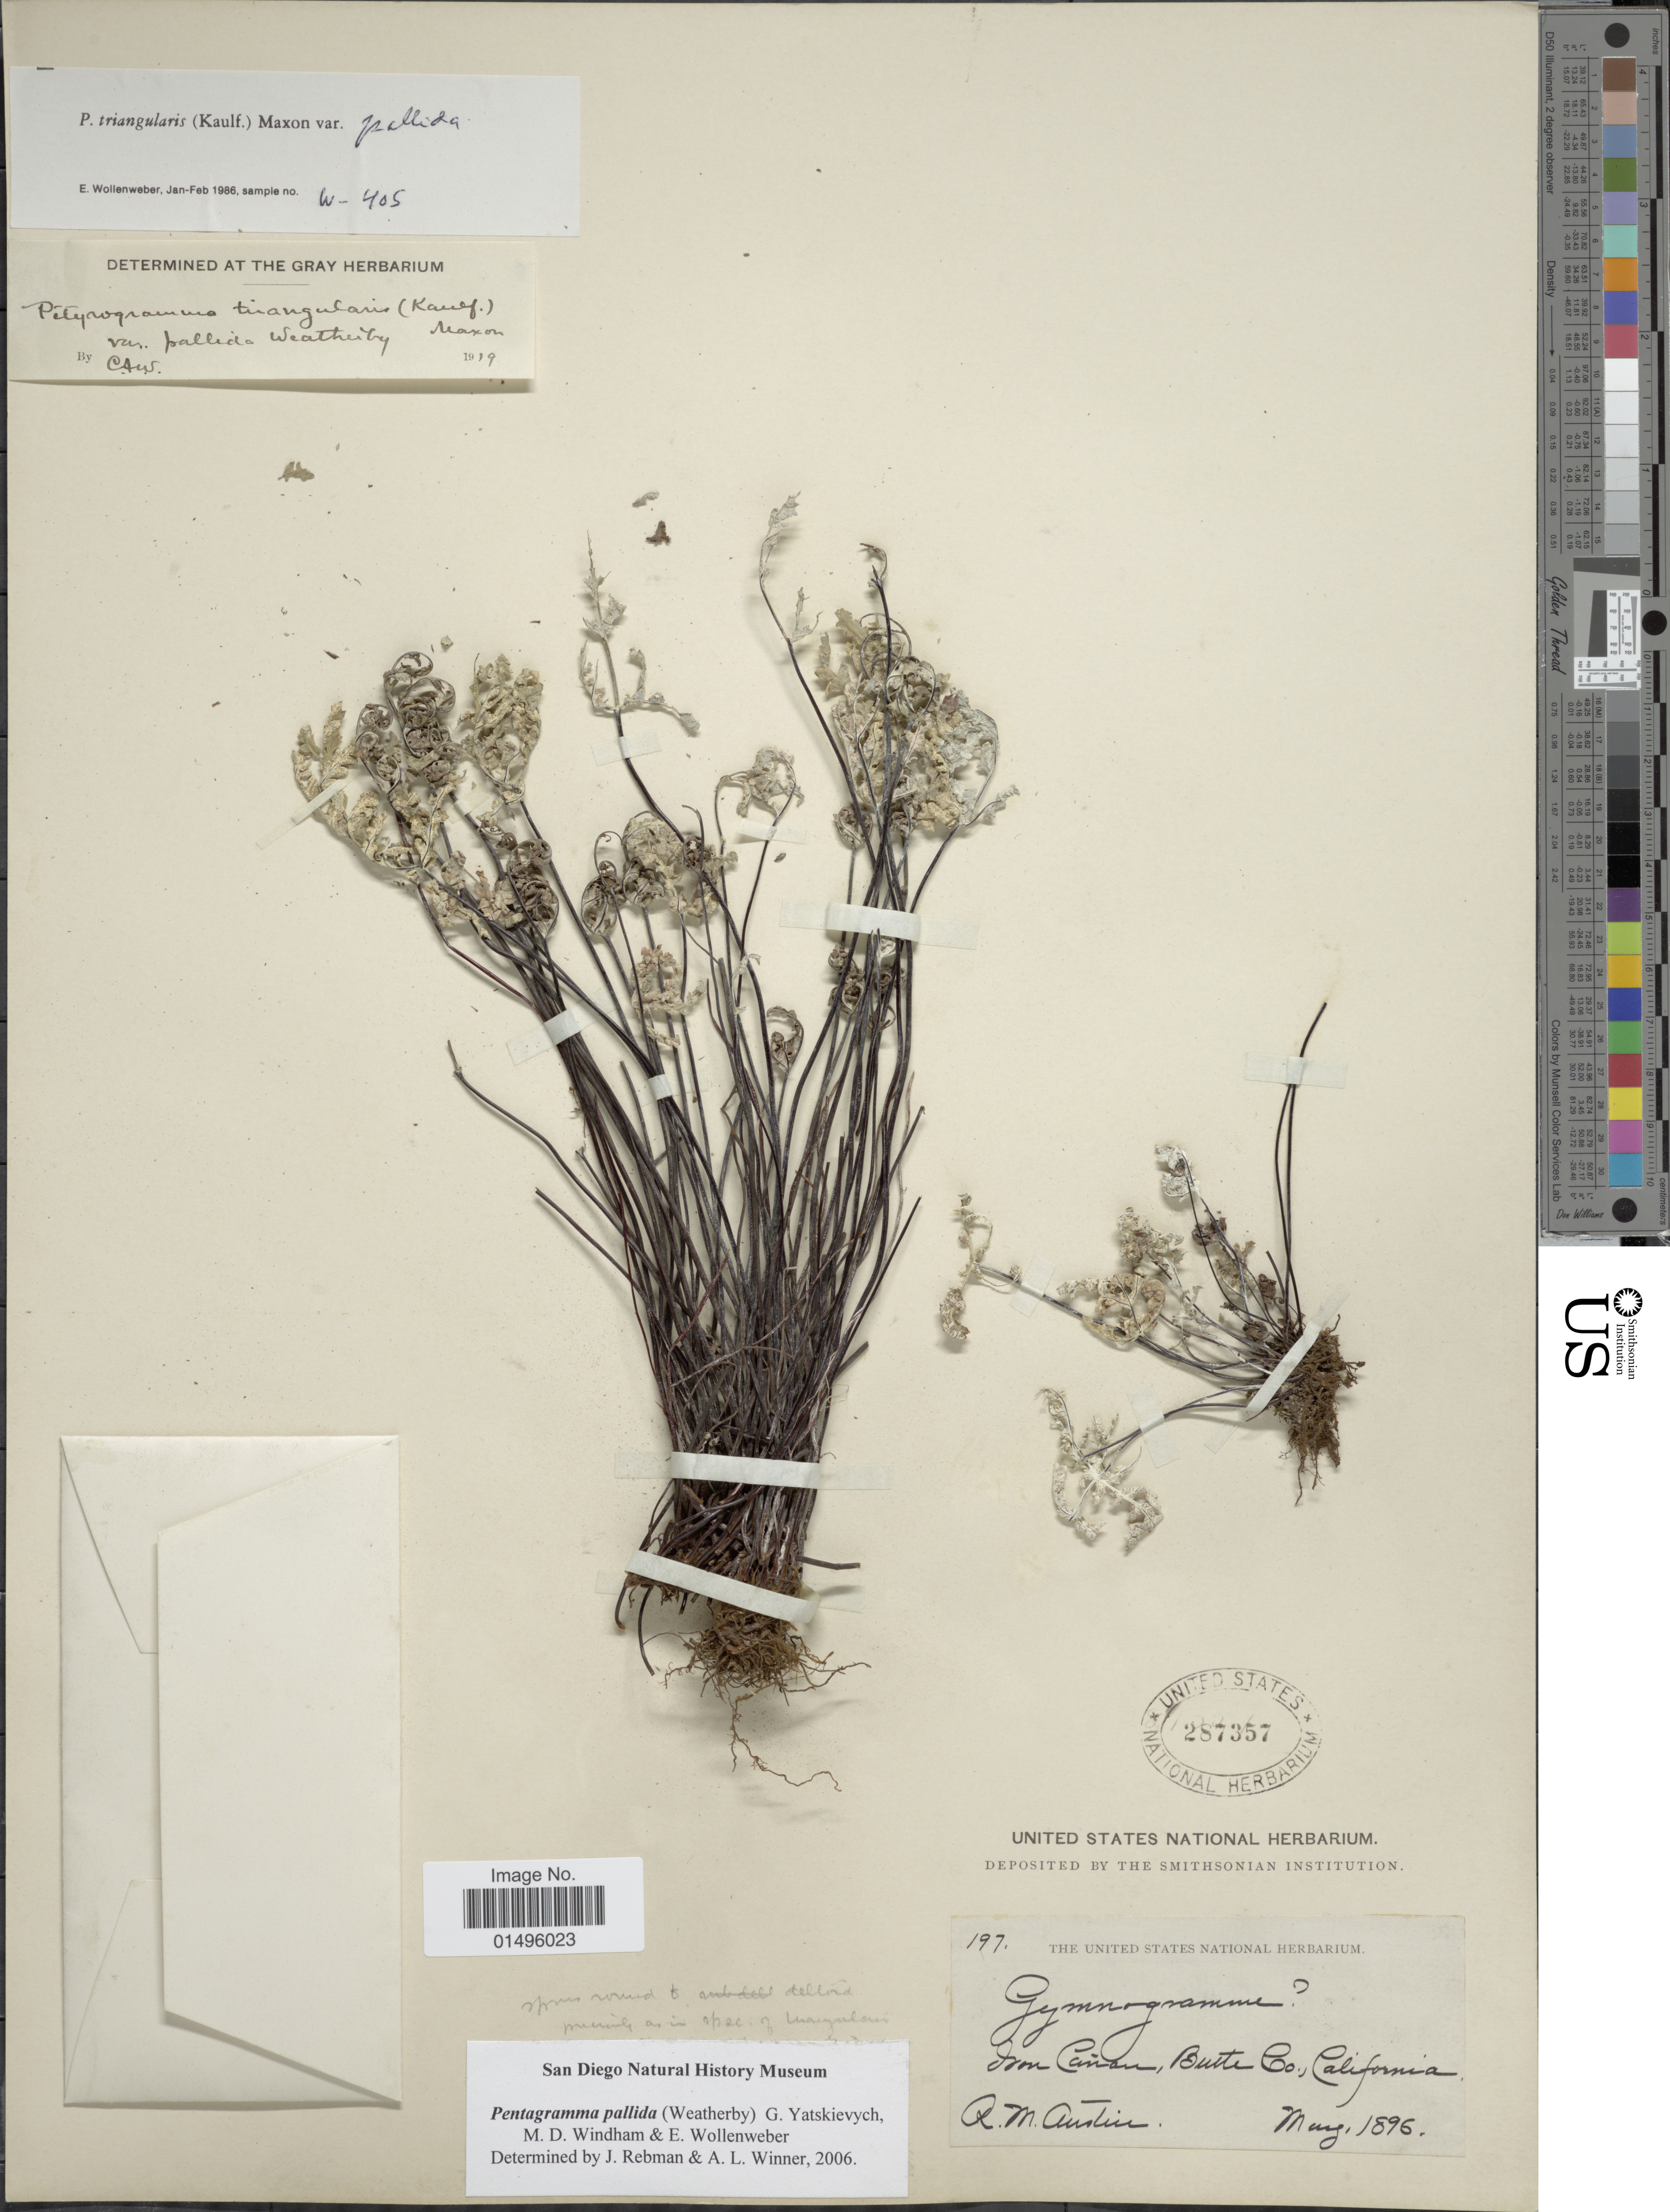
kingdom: Plantae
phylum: Tracheophyta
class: Polypodiopsida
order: Polypodiales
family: Pteridaceae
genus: Pentagramma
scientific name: Pentagramma pallida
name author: (Weath.) Yatsk. et al.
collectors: R. Austin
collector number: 197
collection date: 1896-05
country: United States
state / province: California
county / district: Butte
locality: California, Iron Canon, Butte Co.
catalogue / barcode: US 287357